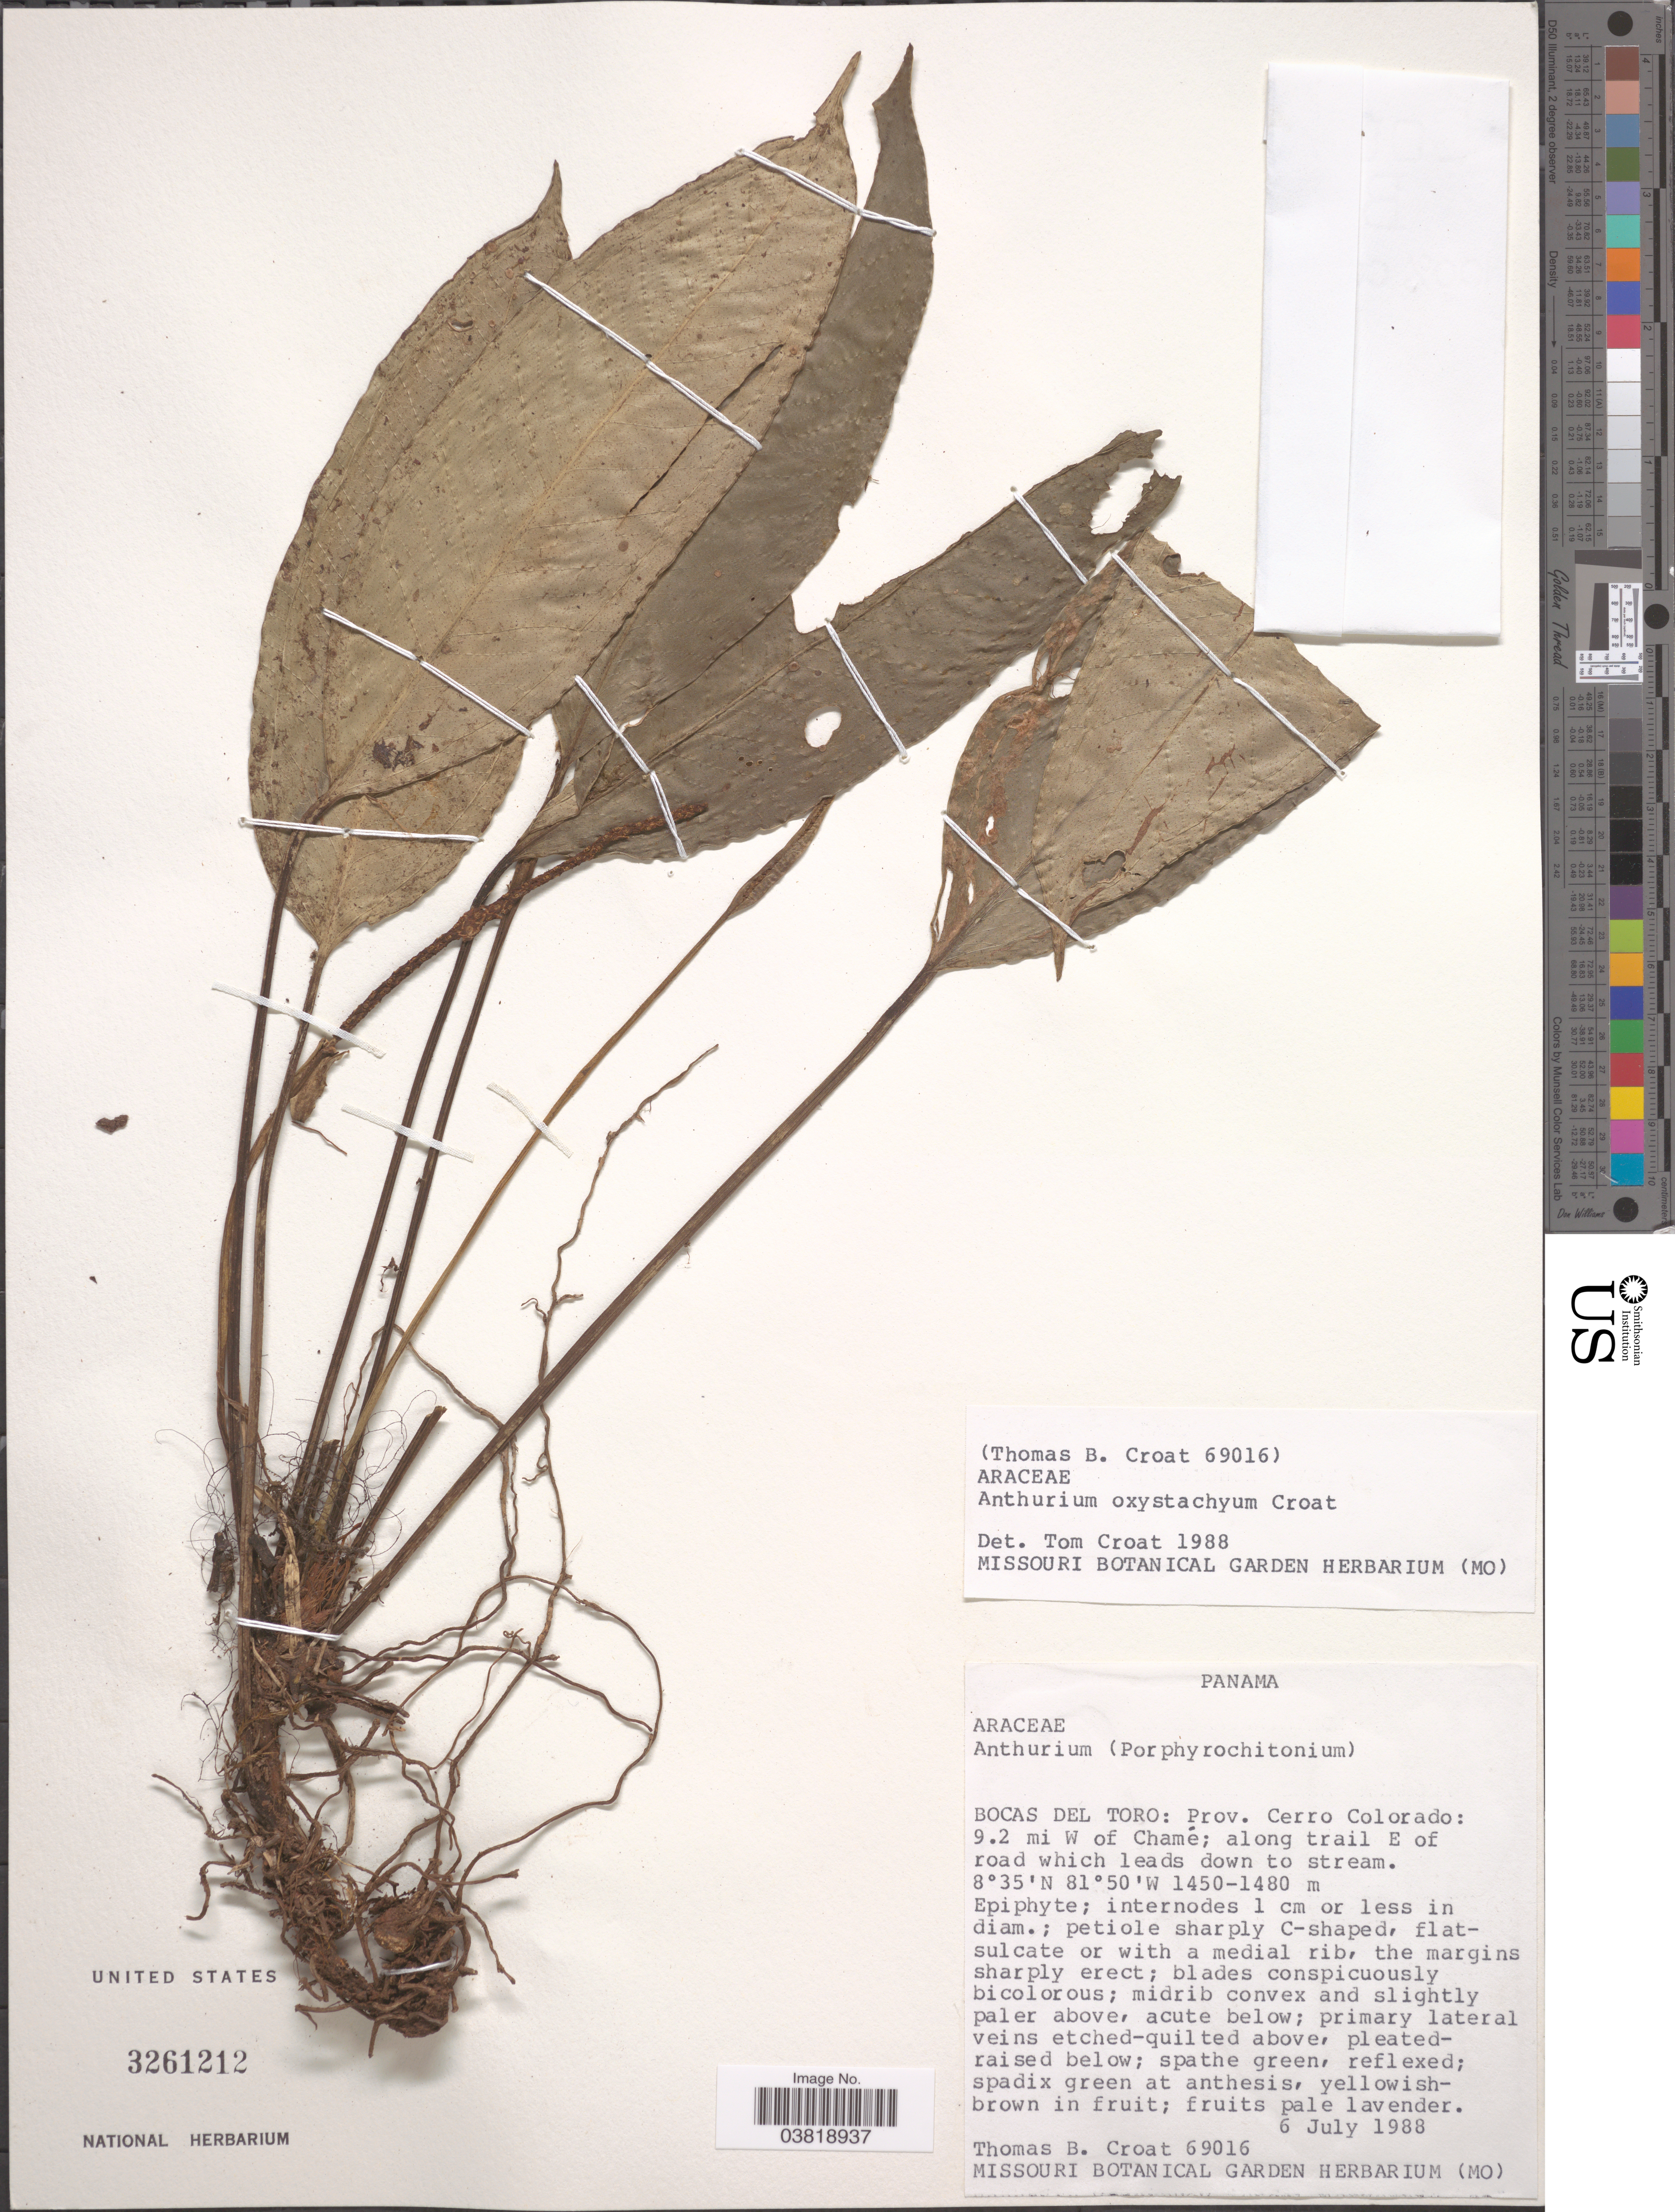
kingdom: Plantae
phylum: Tracheophyta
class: Liliopsida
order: Alismatales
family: Araceae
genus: Anthurium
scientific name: Anthurium oxystachyum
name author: Croat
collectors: T. B. Croat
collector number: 69016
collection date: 1988-07-06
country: Panama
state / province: Bocas del Toro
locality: Prov. Cerro Colorado: 9.2 mi W of Chamé; along trail E of road which leads down the stream.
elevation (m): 1450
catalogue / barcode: US 3261212